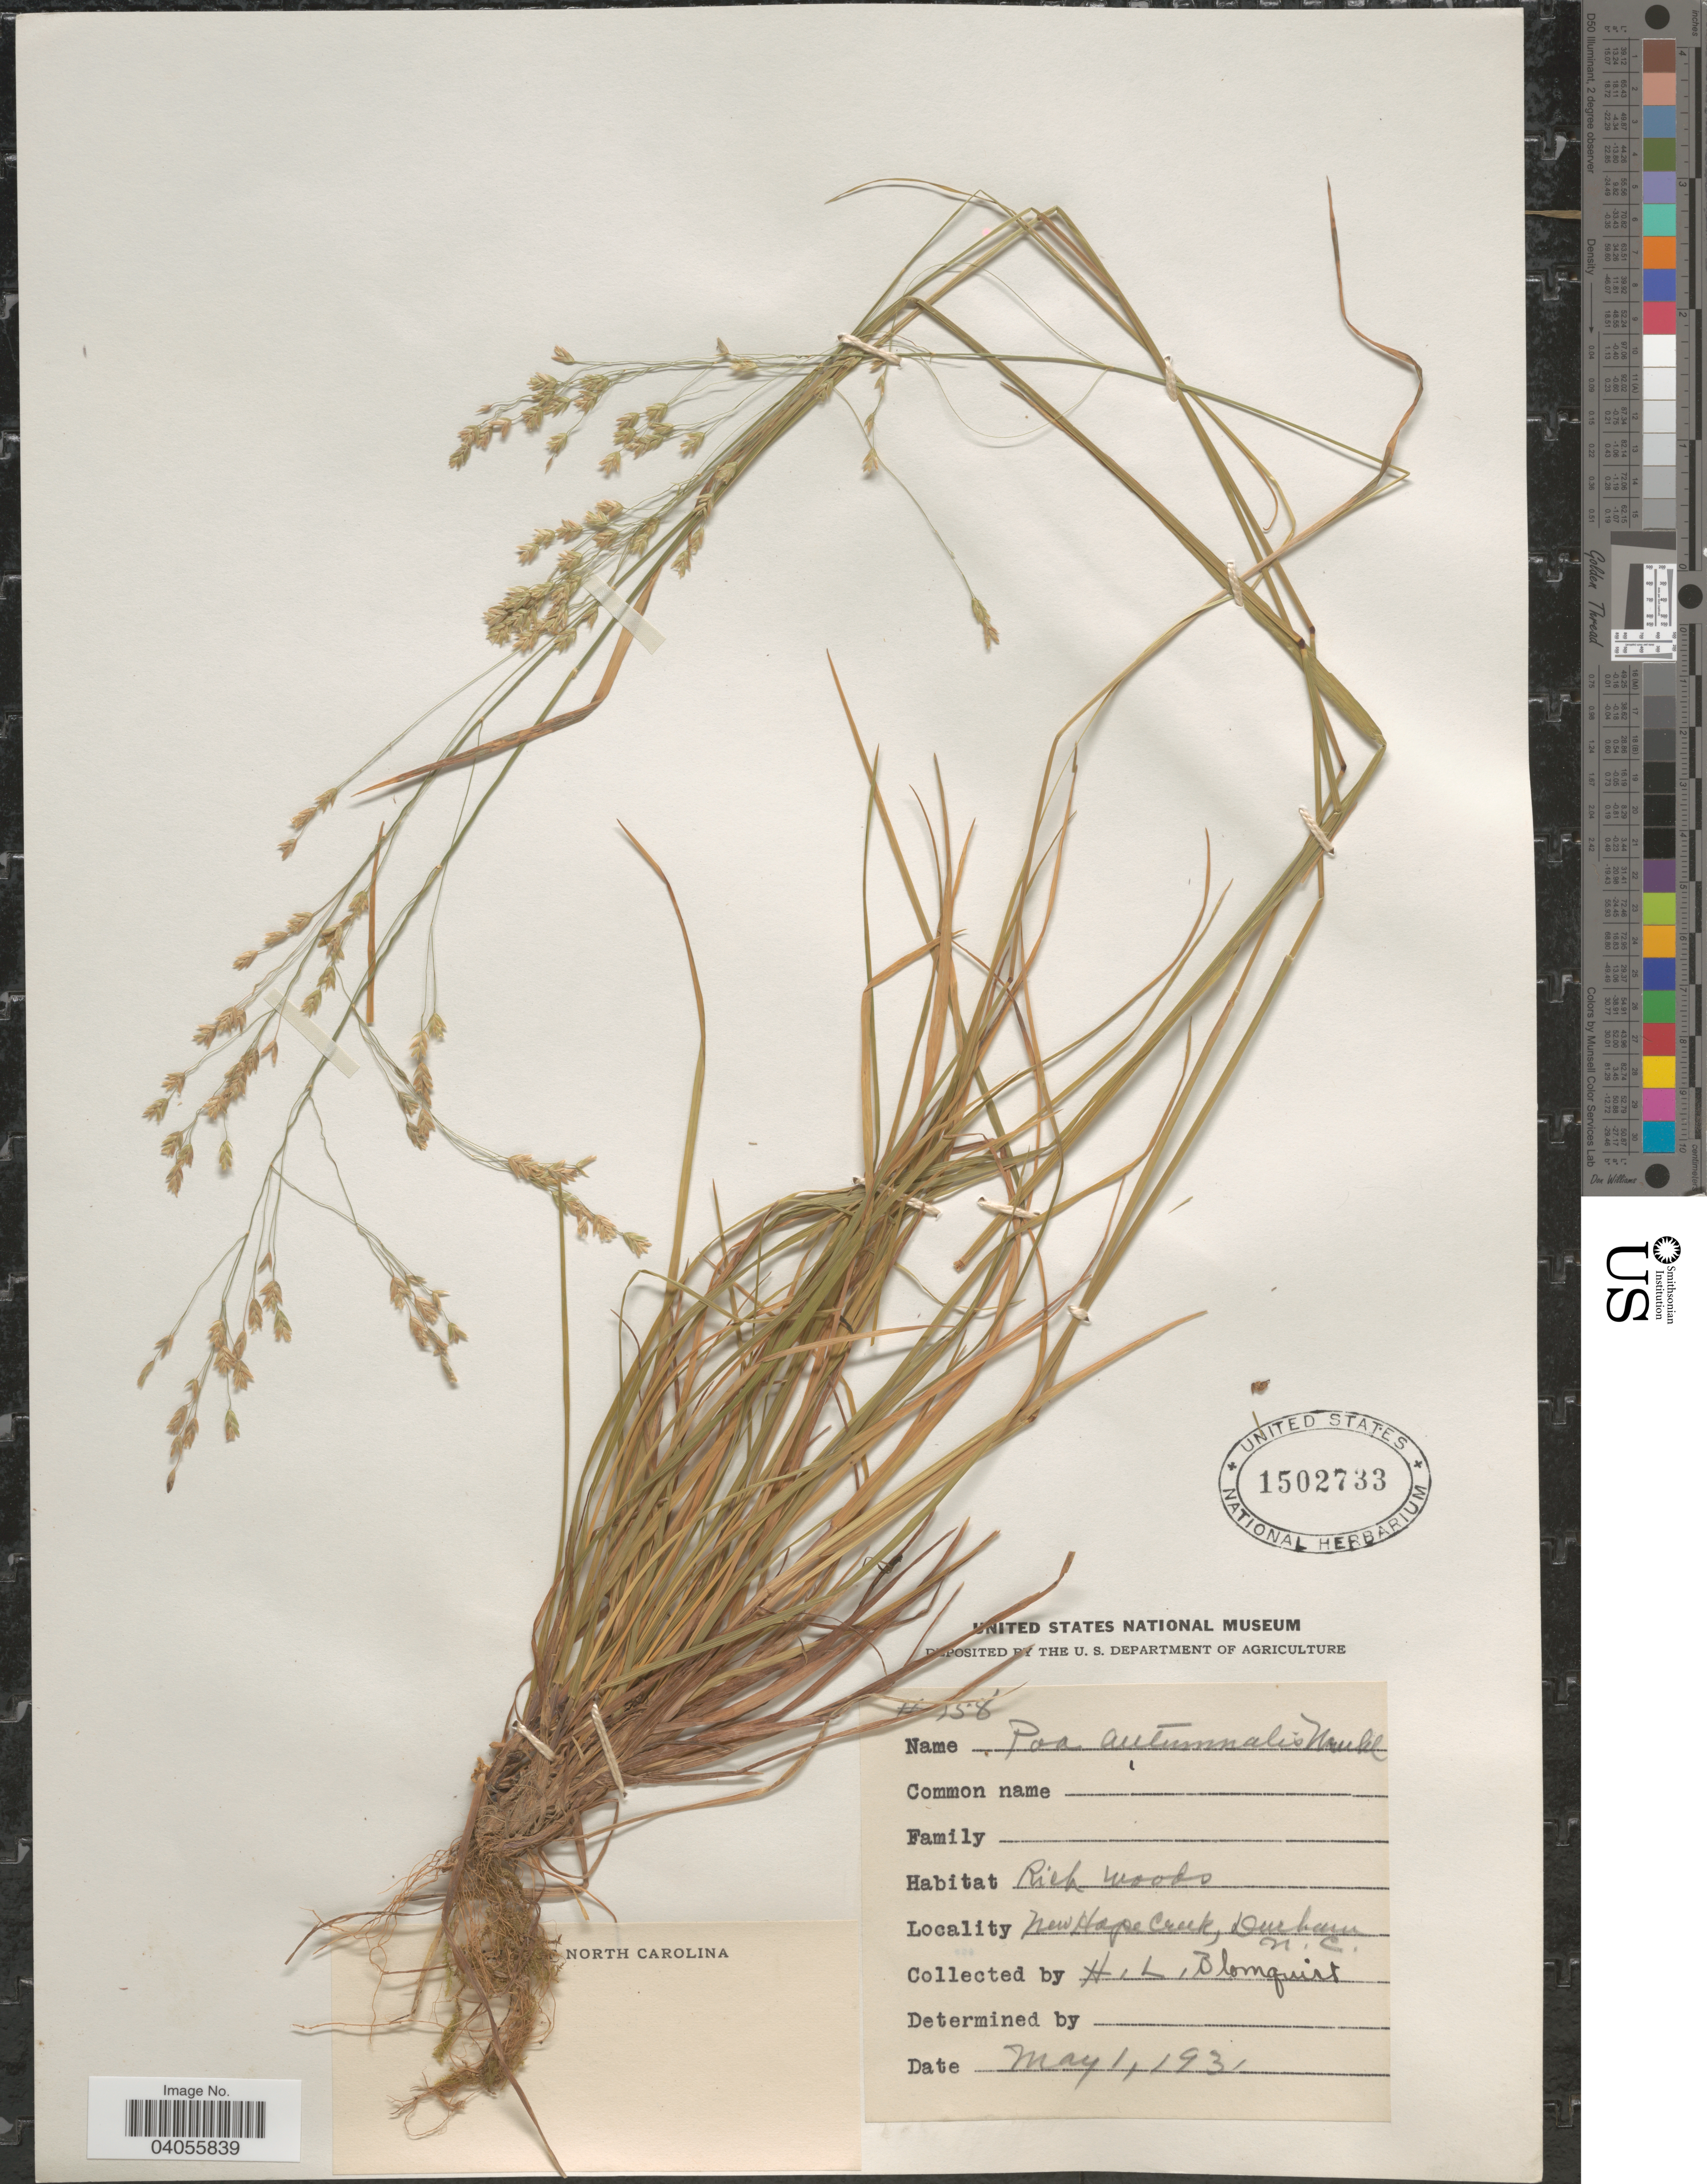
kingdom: Plantae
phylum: Tracheophyta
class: Liliopsida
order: Poales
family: Poaceae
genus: Poa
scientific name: Poa autumnalis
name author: Muhl. ex Elliott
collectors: H. Blomquist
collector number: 258*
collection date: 1931-05-01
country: United States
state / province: North Carolina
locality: New Hope Creek, Durham.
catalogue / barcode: US 1502733